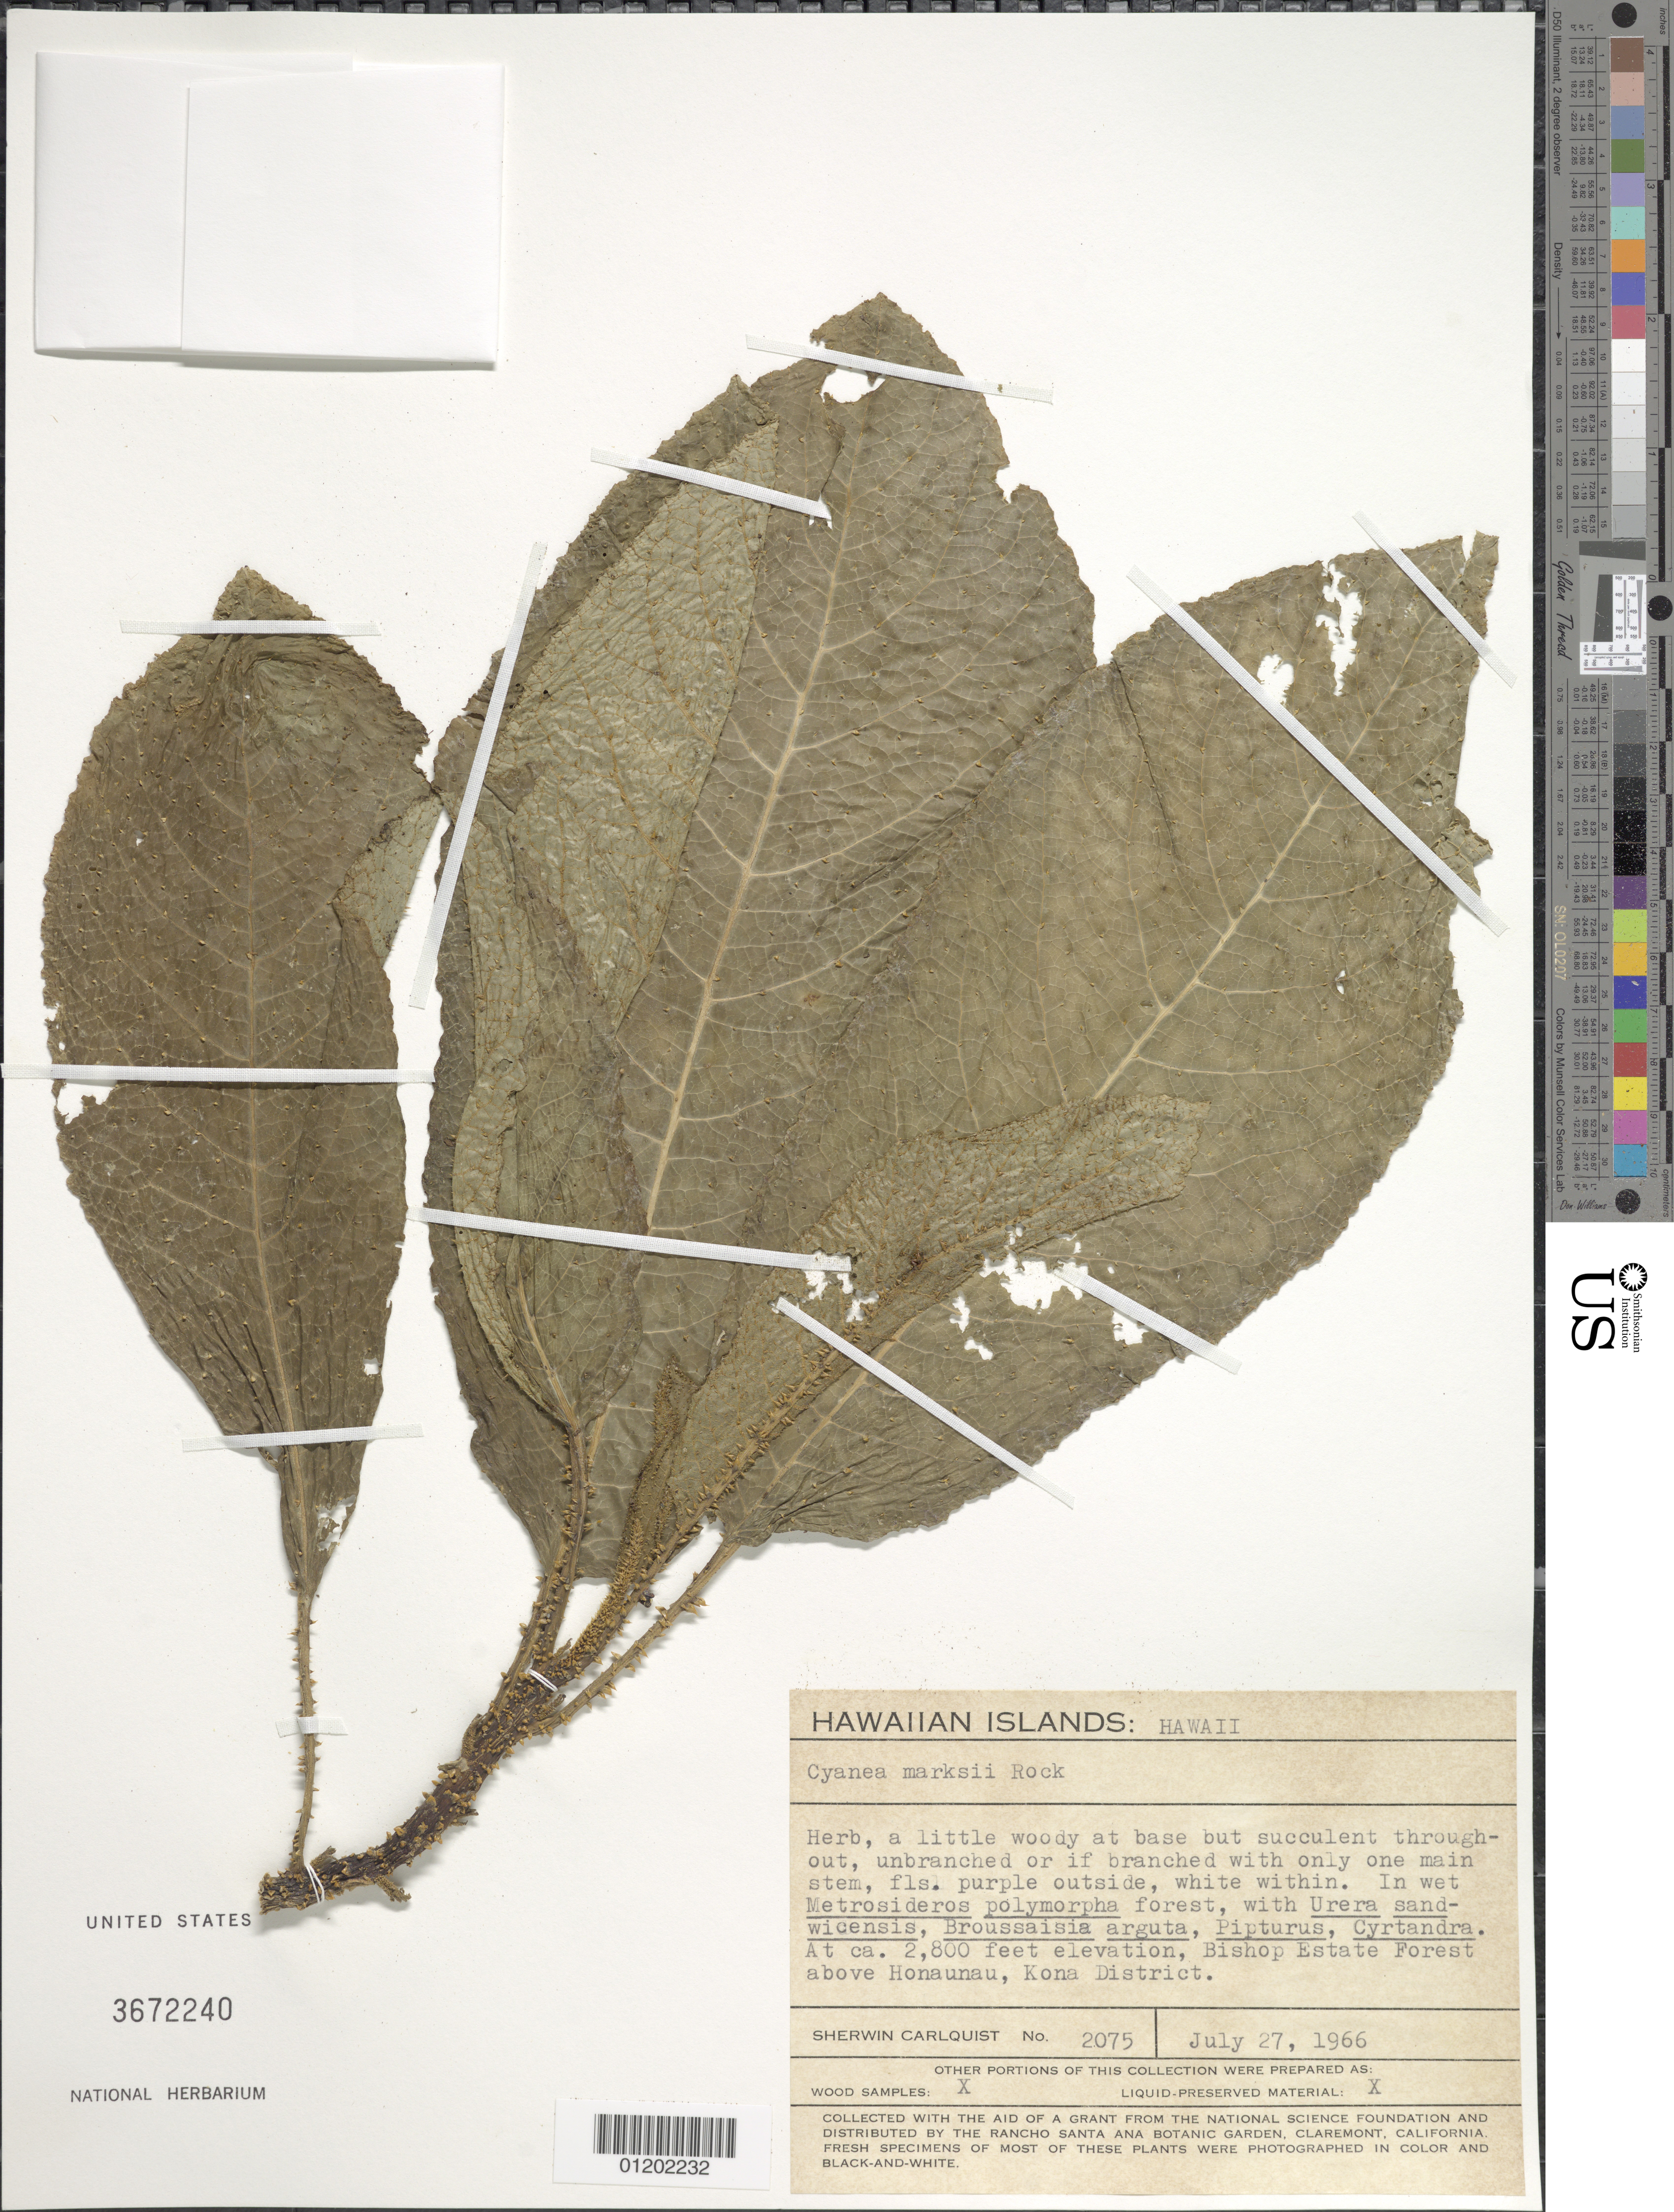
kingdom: Plantae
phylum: Tracheophyta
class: Magnoliopsida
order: Asterales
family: Campanulaceae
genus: Cyanea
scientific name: Cyanea marksii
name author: Rock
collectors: S. Carlquist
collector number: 2075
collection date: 2013-07-27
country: United States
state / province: Hawaii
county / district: Hawaii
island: Hawaii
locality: Kona District, Bishop Estate Forest above Honaunau.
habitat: Wet forest.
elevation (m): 853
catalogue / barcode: US 3672240